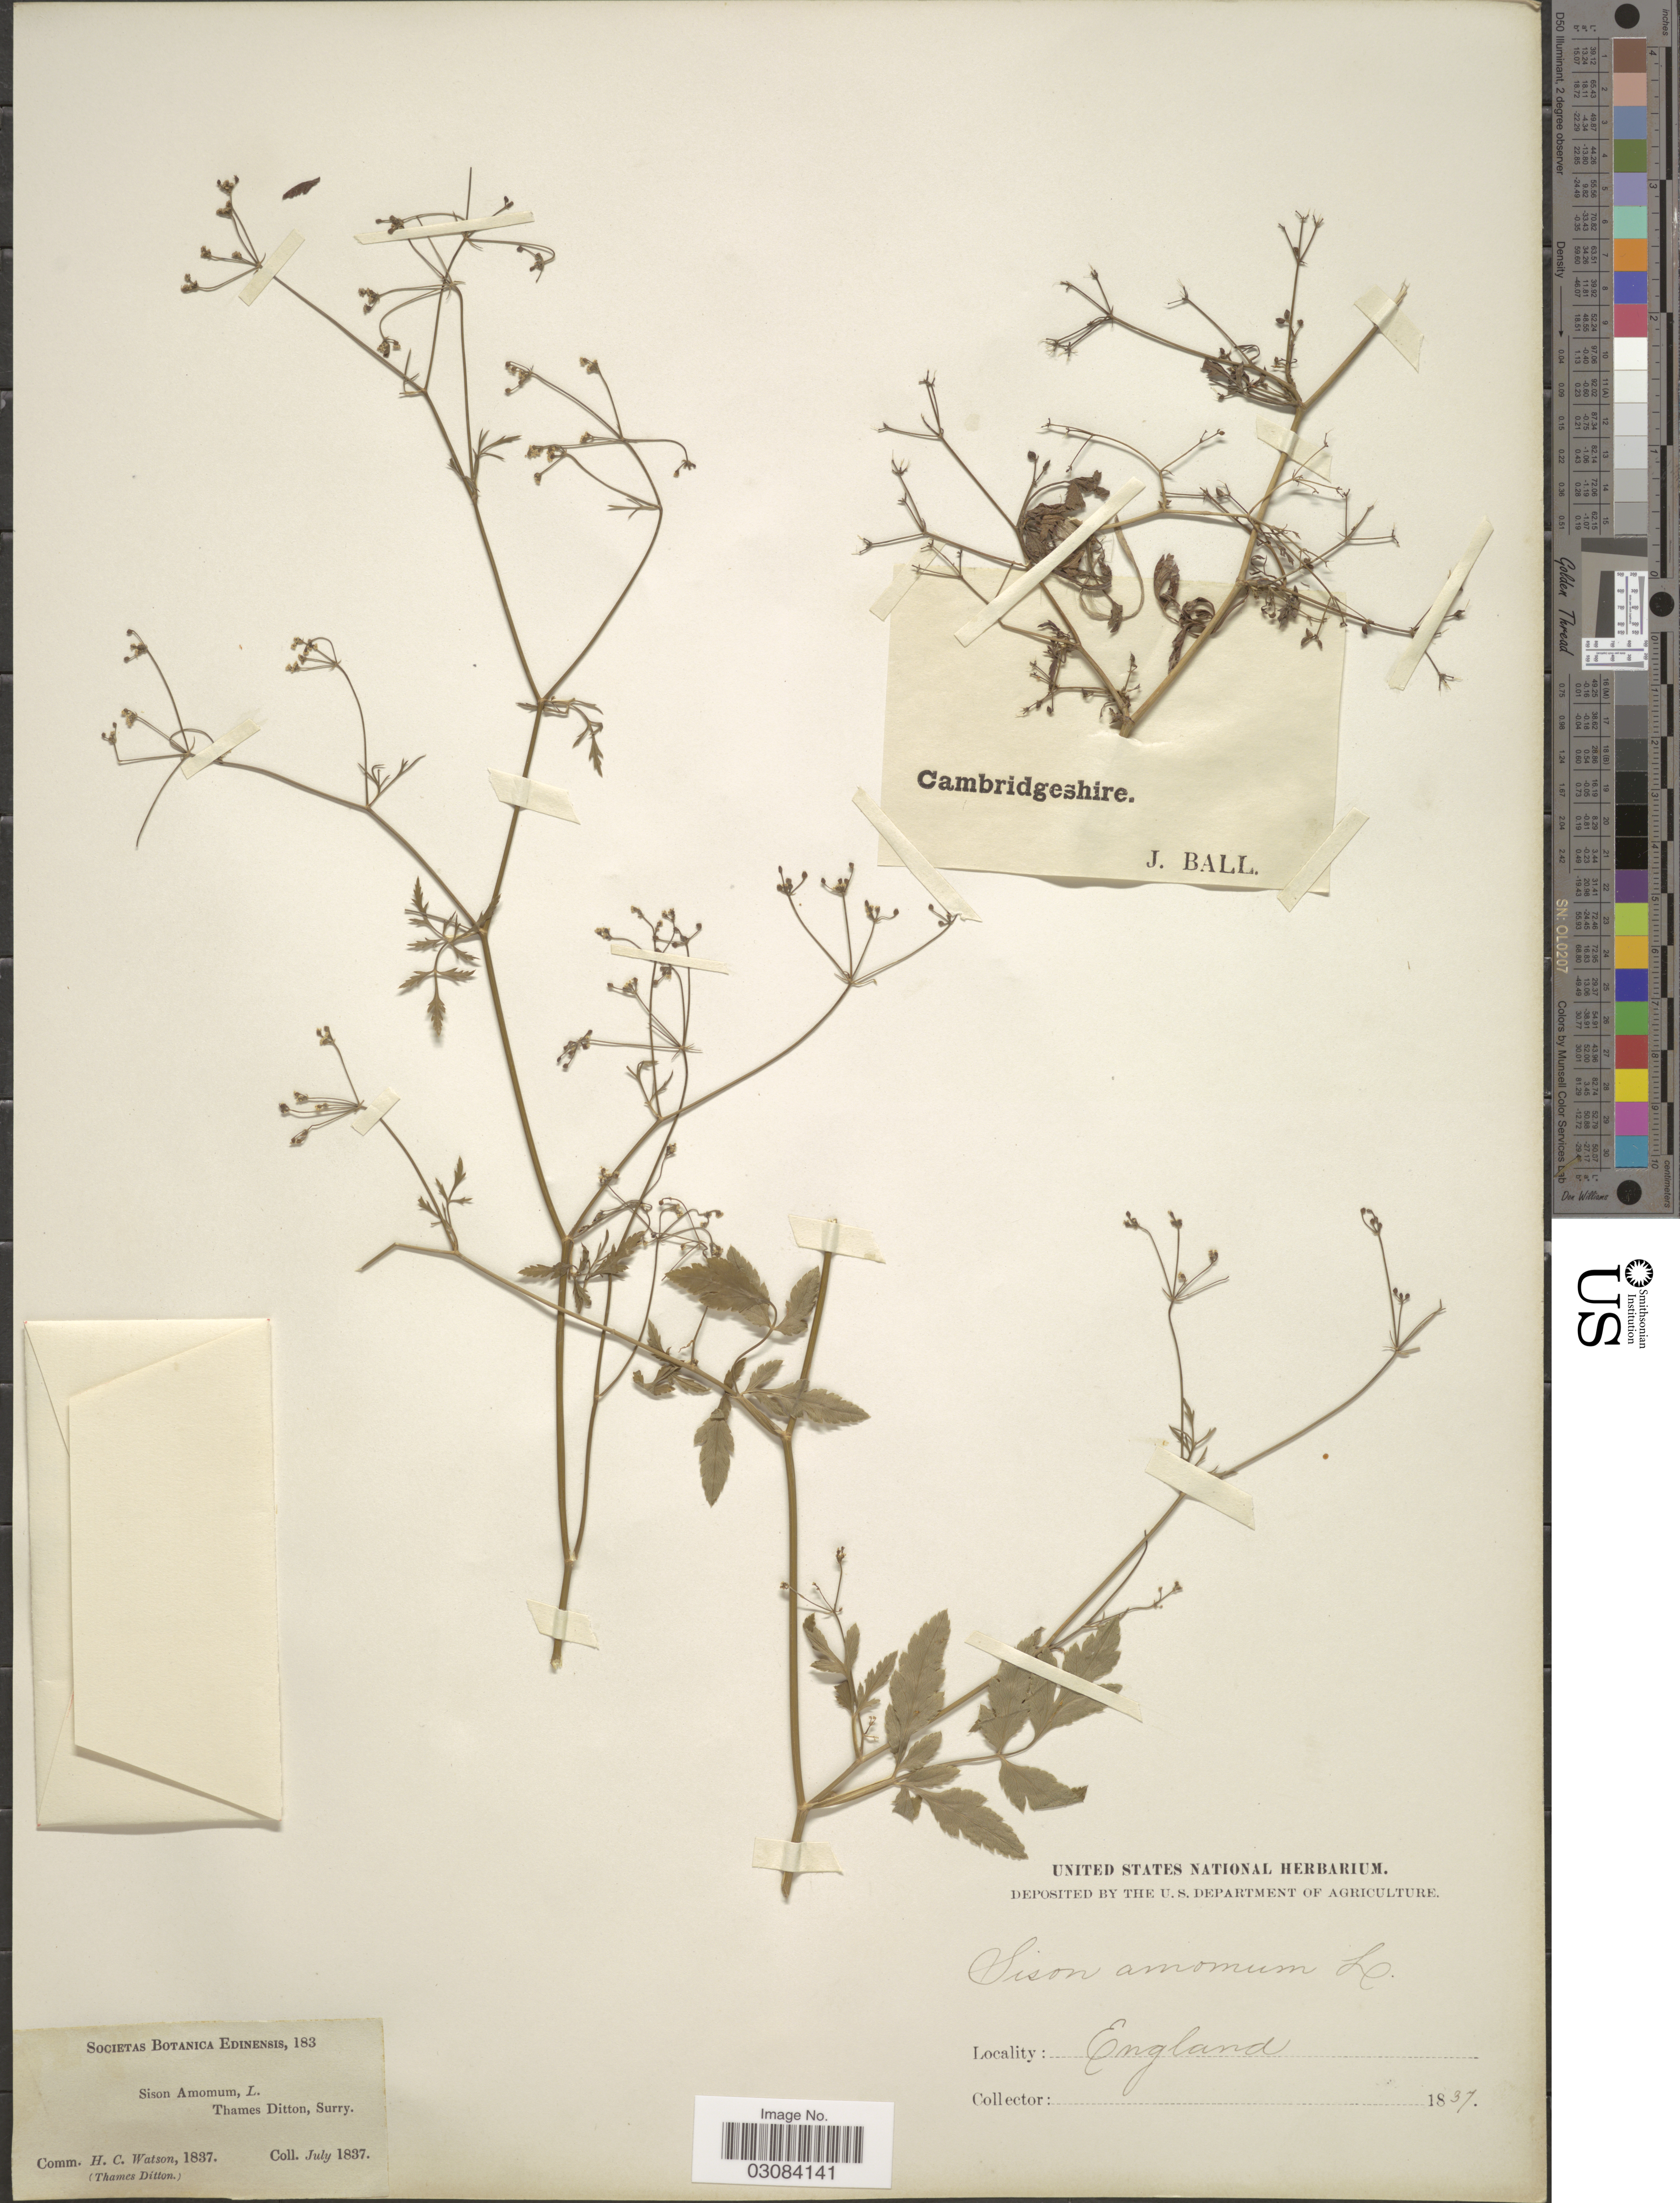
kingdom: Plantae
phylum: Tracheophyta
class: Magnoliopsida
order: Apiales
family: Apiaceae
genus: Sison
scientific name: Sison amomum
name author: L.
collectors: J. Ball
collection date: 1837-07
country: United Kingdom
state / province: England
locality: Thames Ditton, Surry. Cambridgeshire.